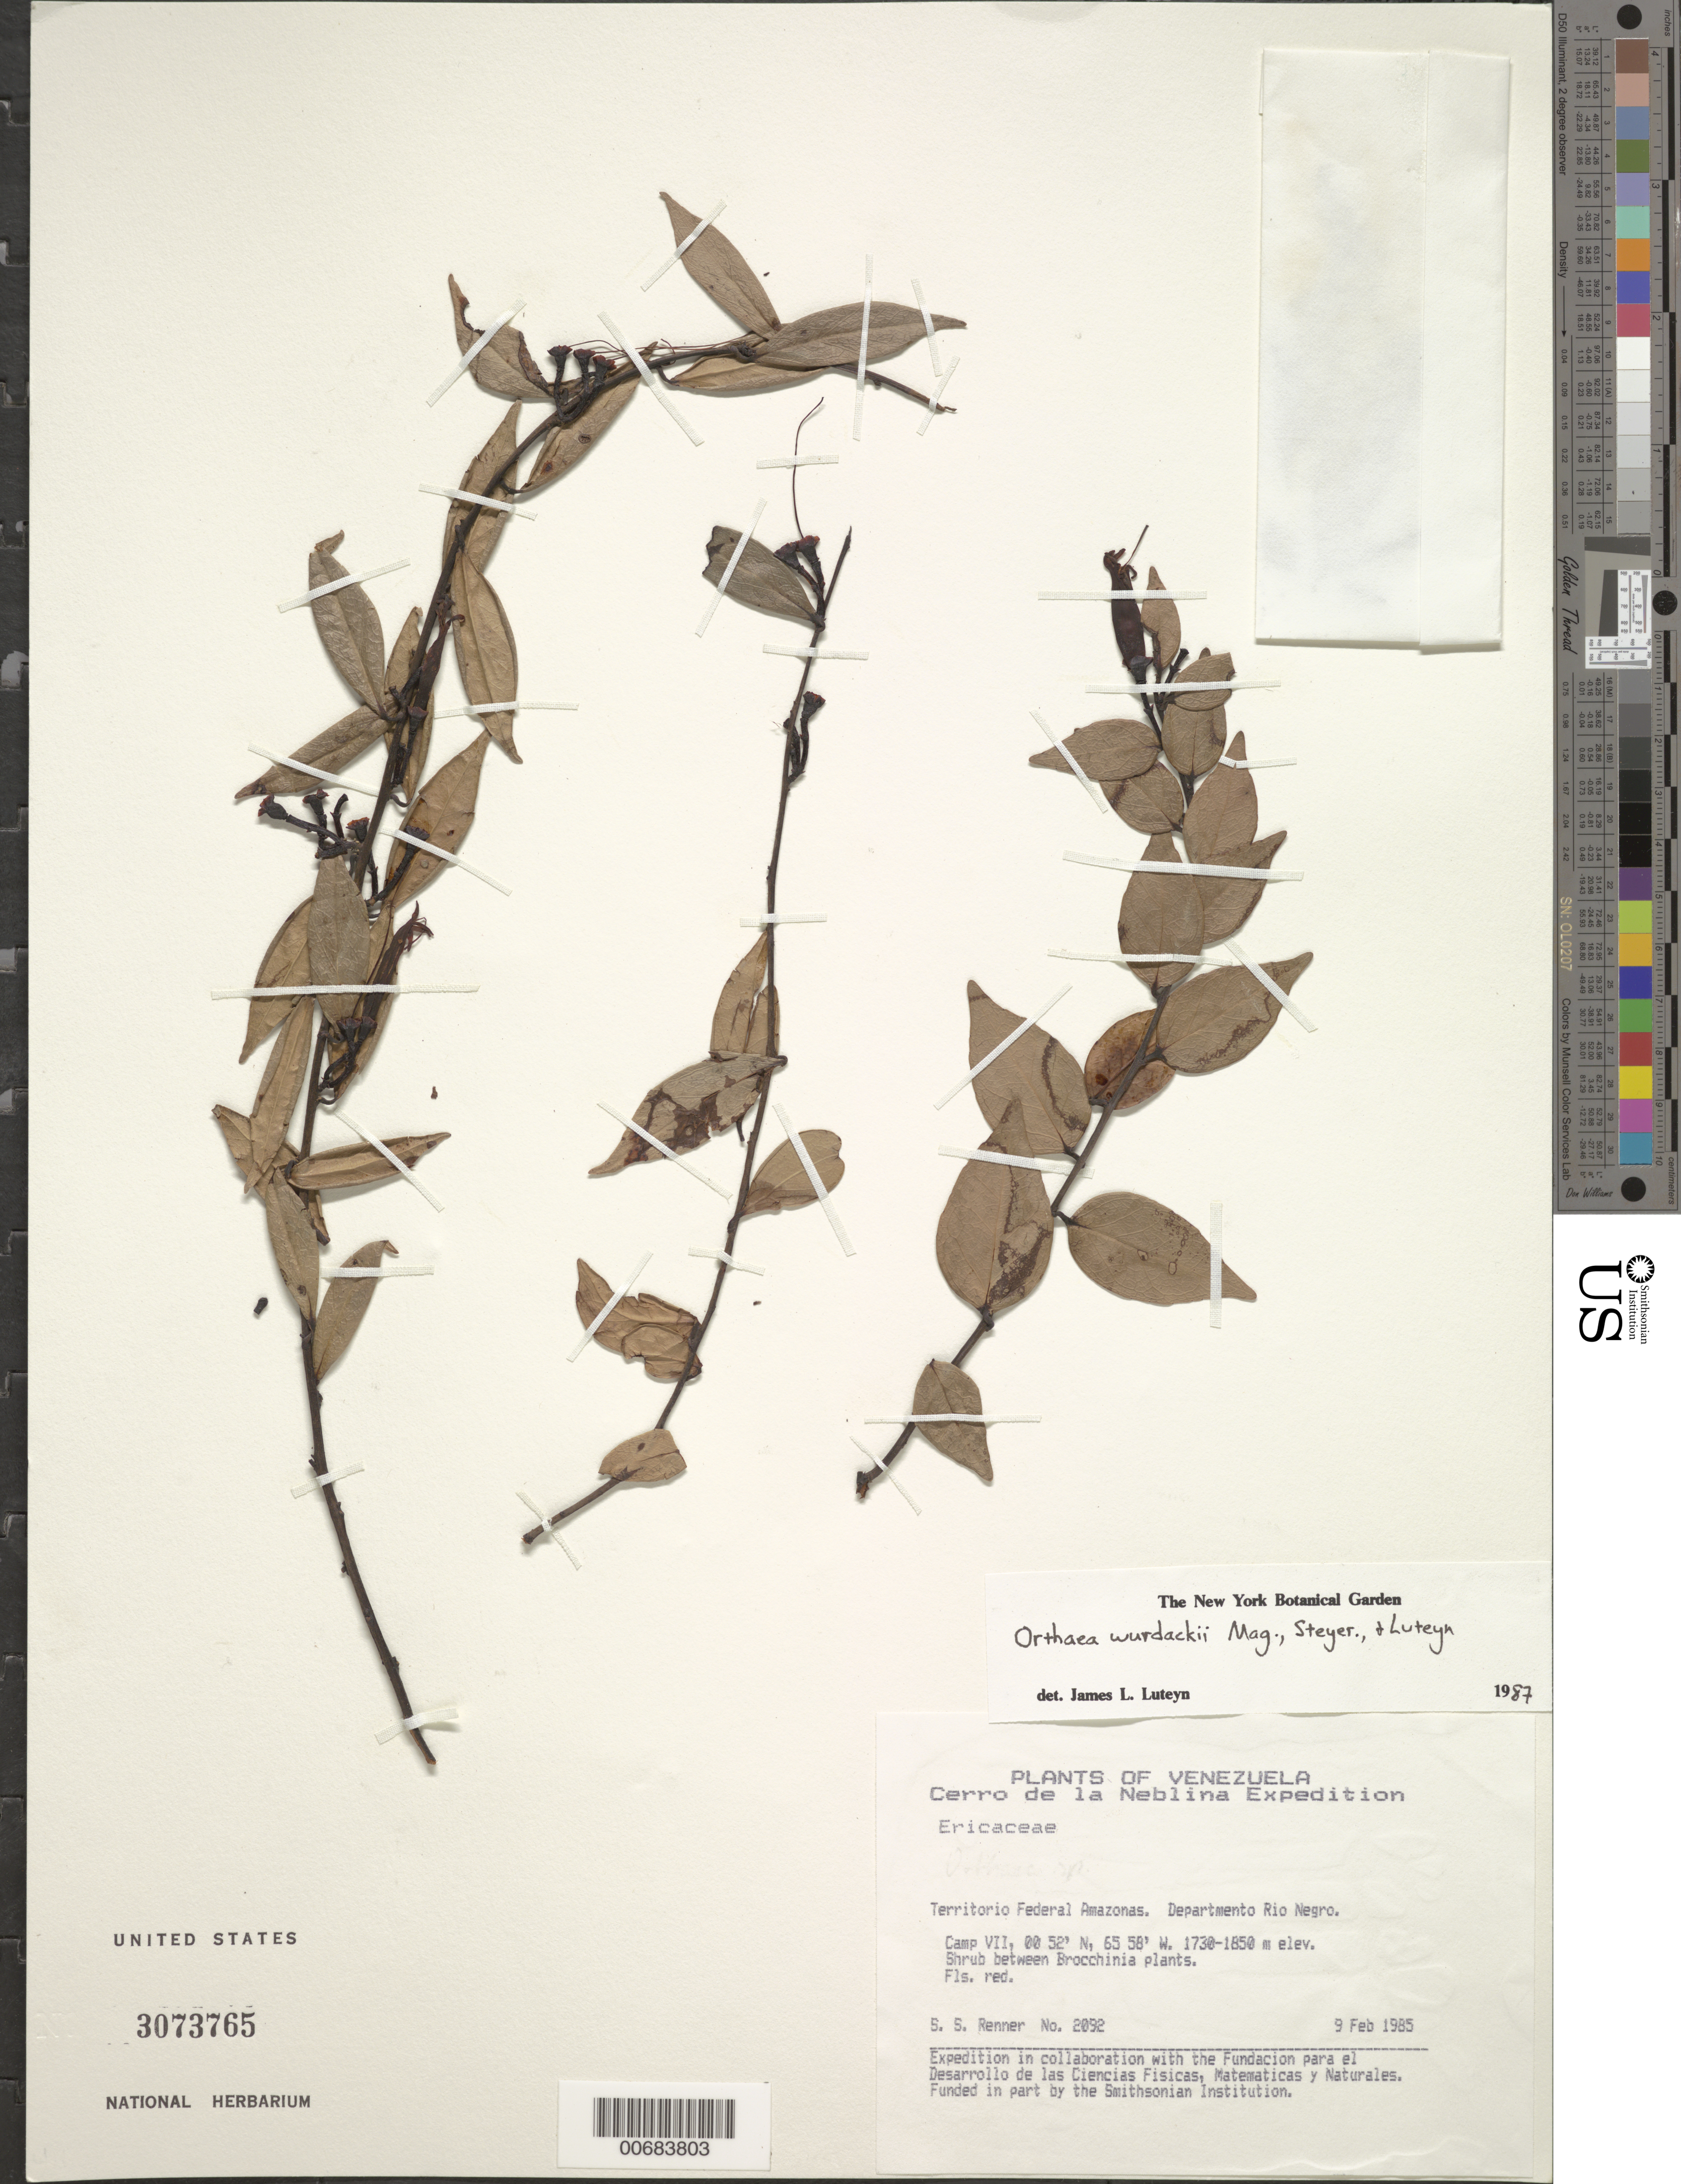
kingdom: Plantae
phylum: Tracheophyta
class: Magnoliopsida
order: Ericales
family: Ericaceae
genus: Orthaea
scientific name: Orthaea wurdackii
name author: Maguire et al.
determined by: Luteyn, J. L.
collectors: S. S. Renner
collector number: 2092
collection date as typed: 9-Feb-85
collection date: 1985-02-09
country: Venezuela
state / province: Amazonas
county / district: Río Negro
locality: Cerro de la Neblina, Camp VII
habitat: Between Brocchinia plants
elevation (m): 1730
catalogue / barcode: US 3073765